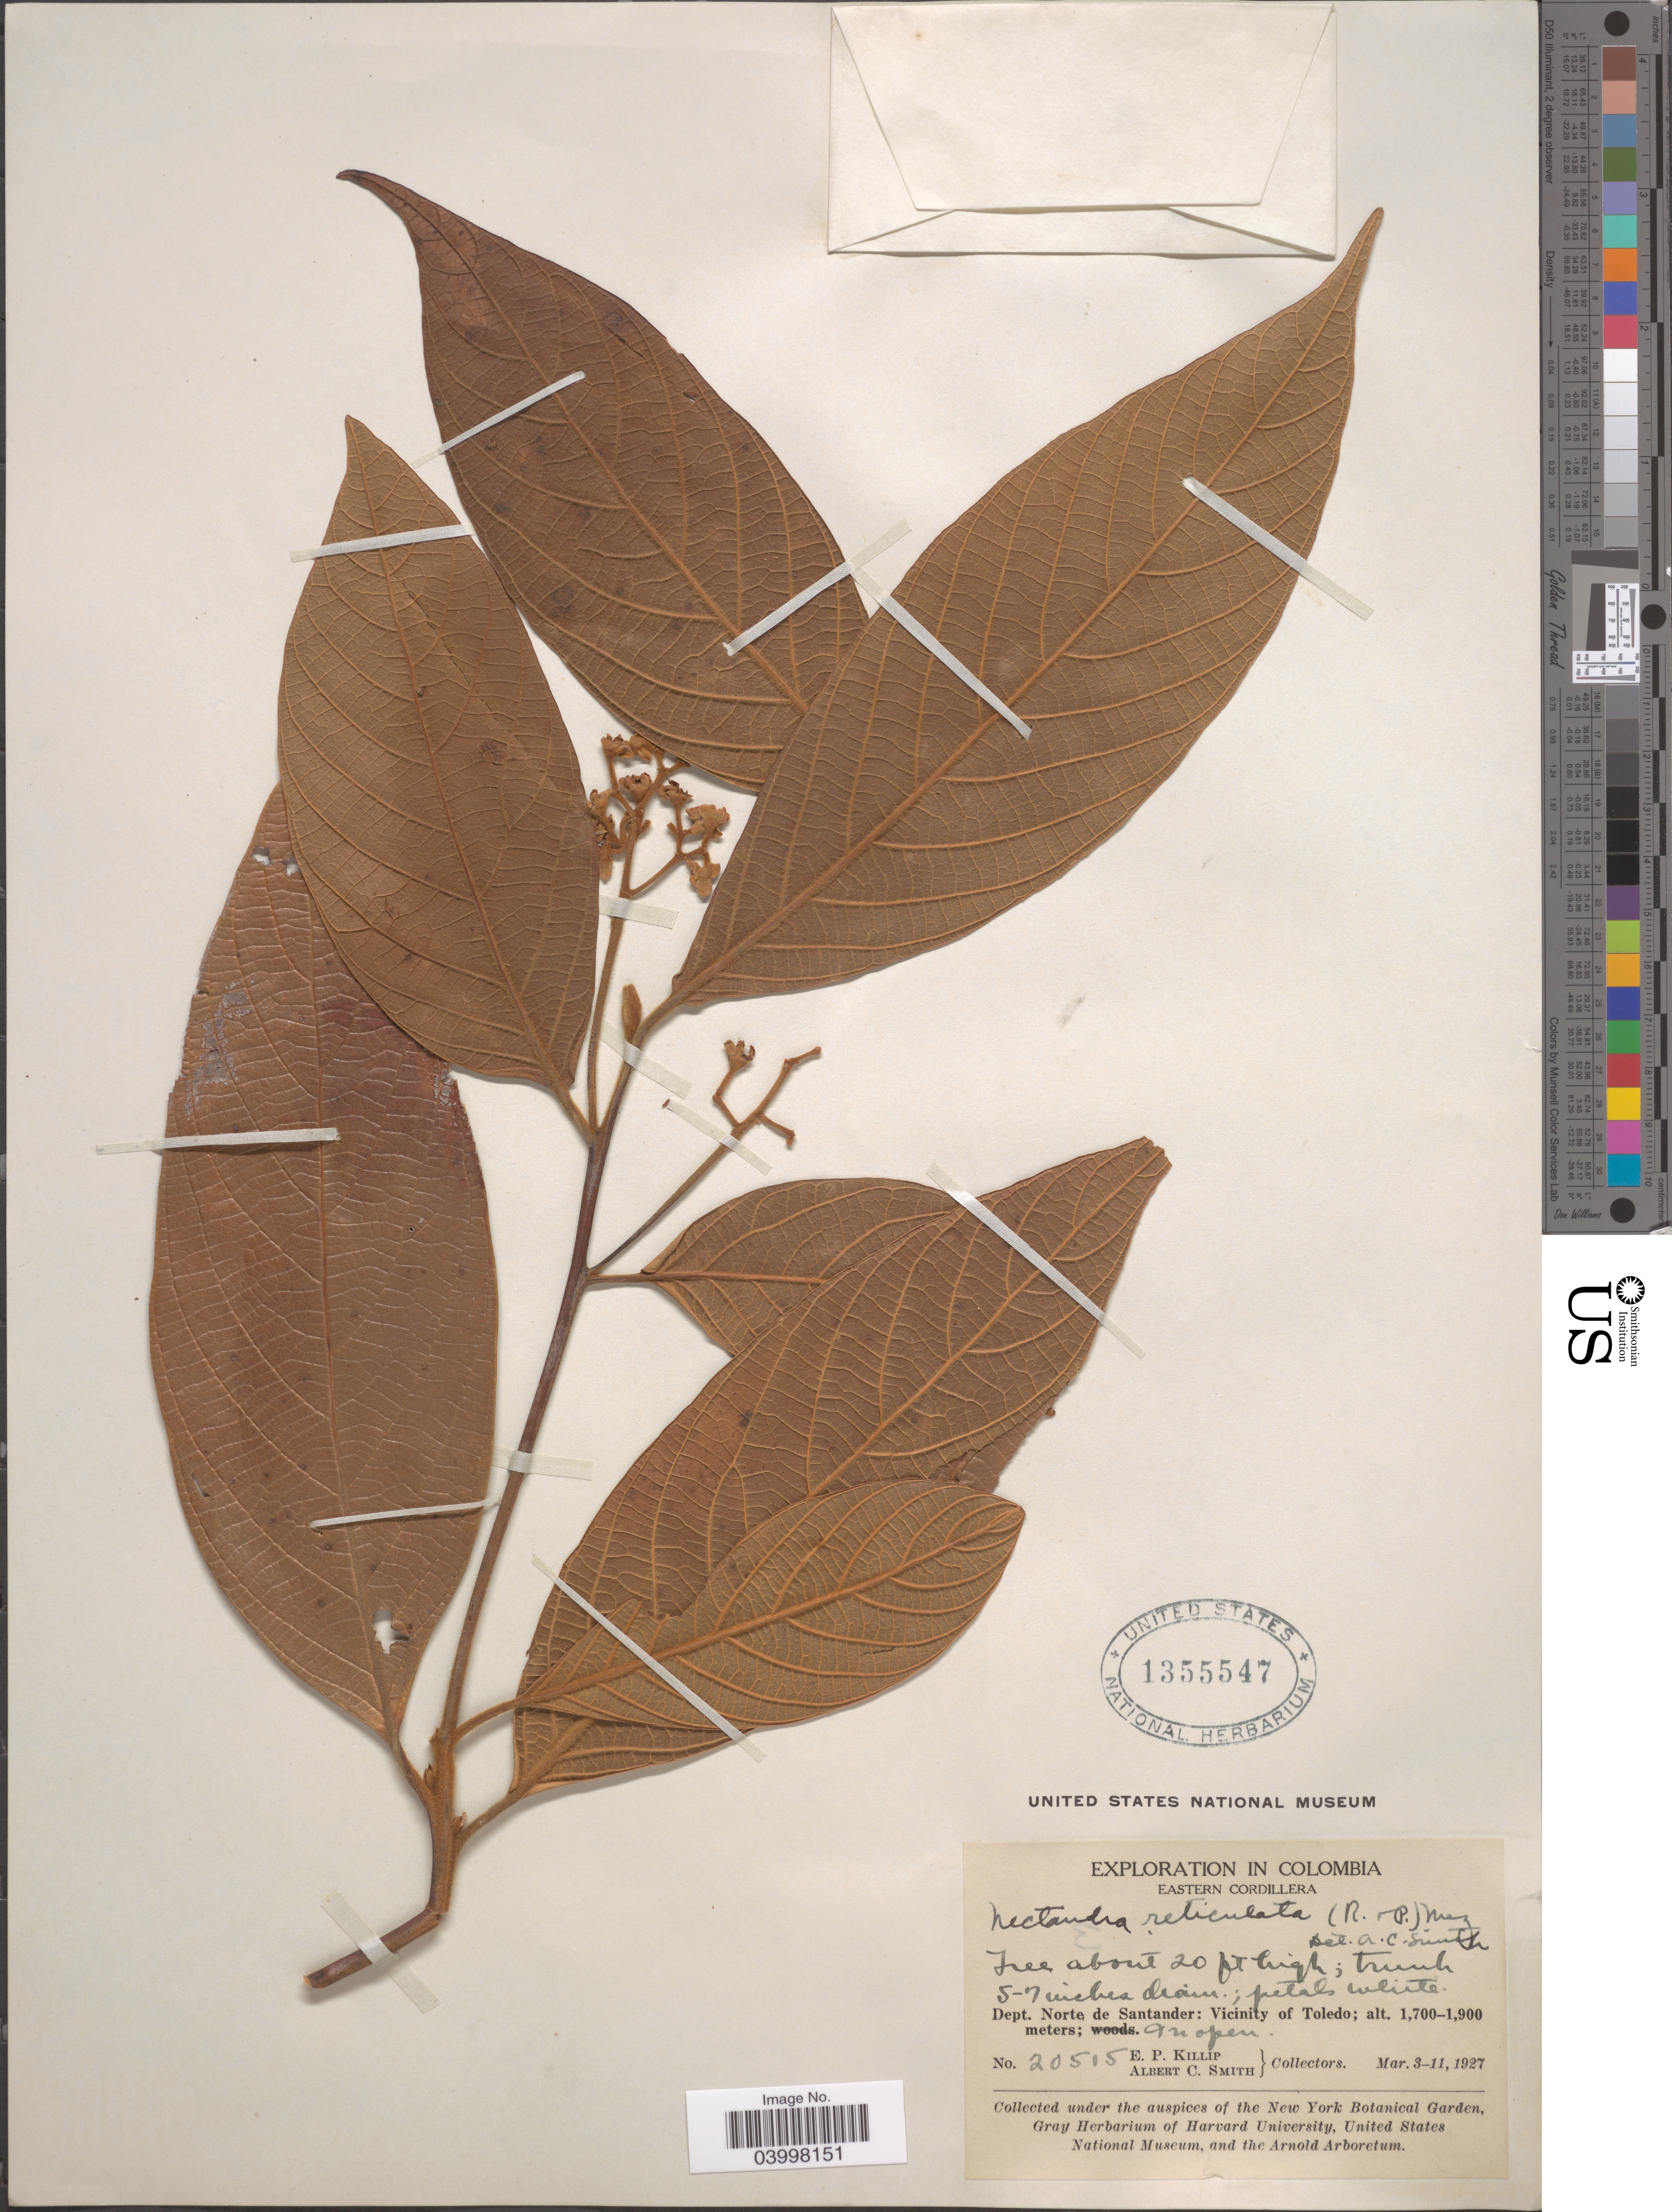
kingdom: Plantae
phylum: Tracheophyta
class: Magnoliopsida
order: Laurales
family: Lauraceae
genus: Nectandra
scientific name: Nectandra reticulata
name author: (Ruiz & Pav.) Mez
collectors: E. P. Killip & A. C. Smith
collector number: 20515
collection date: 1927-03-03/1927-03-11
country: Colombia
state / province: Norte de Santander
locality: Eastern Cordillera. Dept. Norte de Santander: Vicinity of Toledo.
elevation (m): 1700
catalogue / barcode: US 1355547